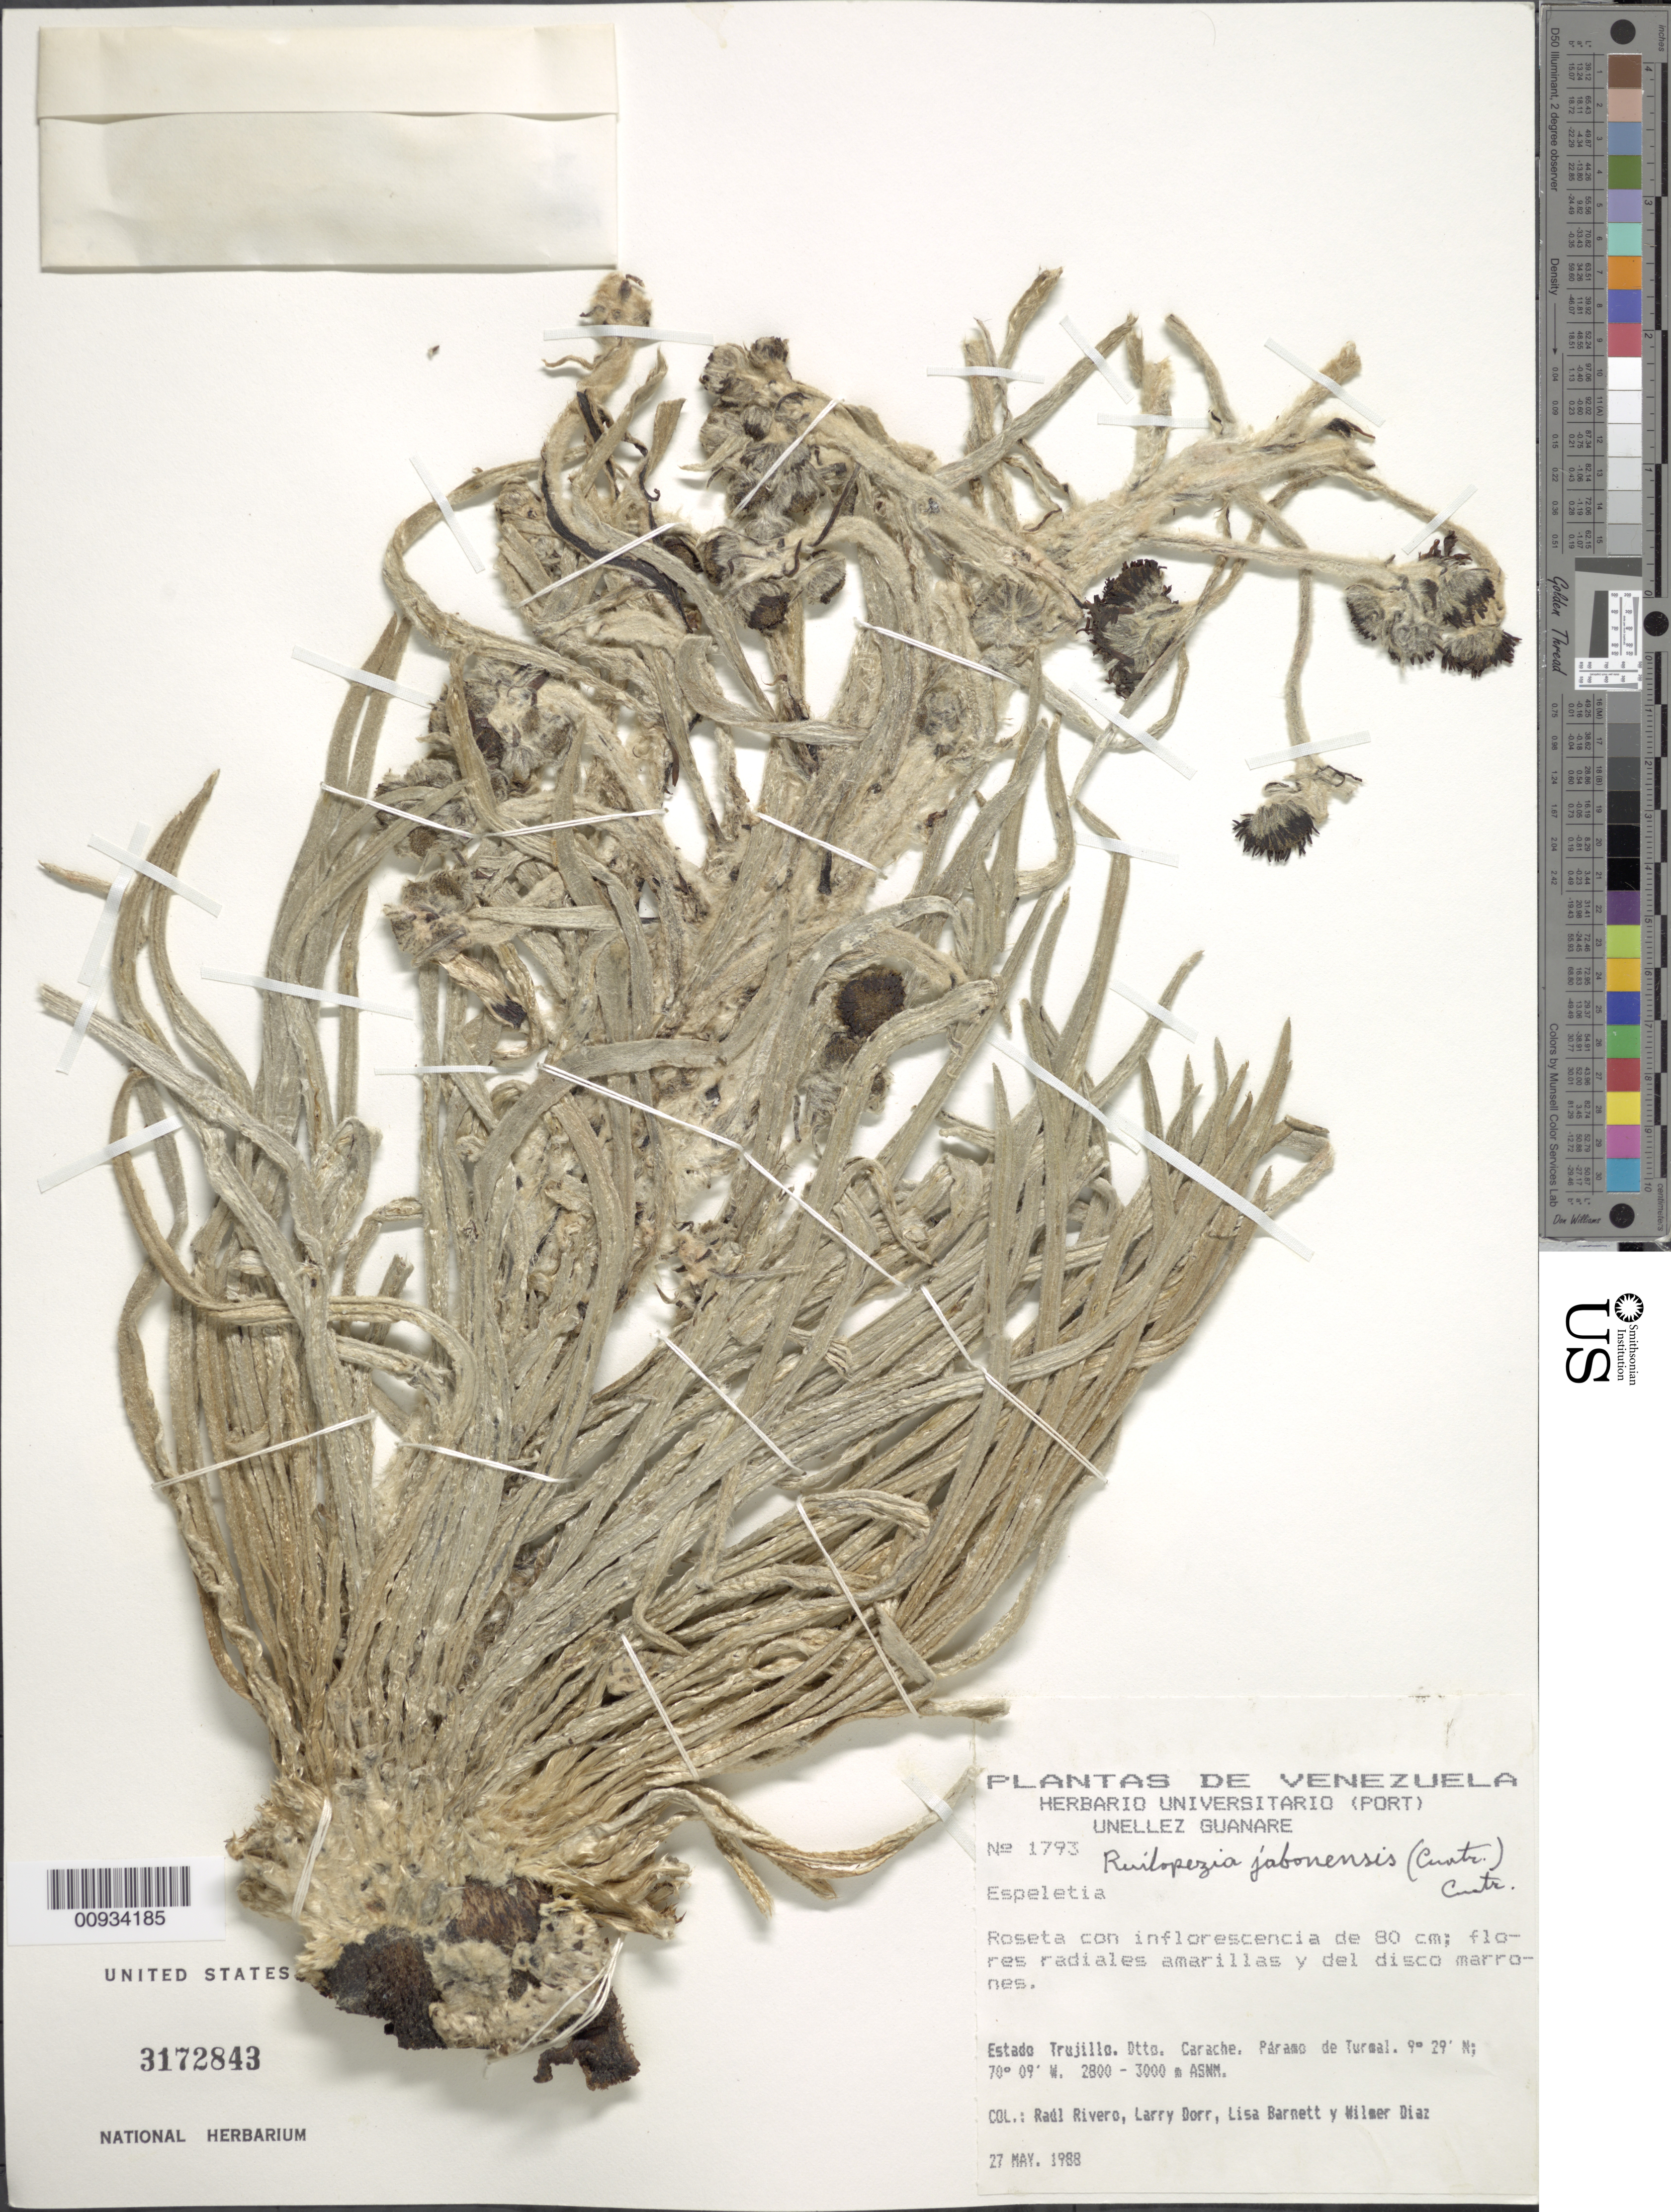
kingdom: Plantae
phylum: Tracheophyta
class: Magnoliopsida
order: Asterales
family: Asteraceae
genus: Ruilopezia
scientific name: Ruilopezia jabonensis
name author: (Cuatrec.) Cuatrec.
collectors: R. Rivero, L. J. Dorr, L. C. Barnett & W. Díaz P.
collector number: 1793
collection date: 1988-05-27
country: Venezuela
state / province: Trujillo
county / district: Carache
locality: Páramo de Turmal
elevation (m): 2800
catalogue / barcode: US 3172843